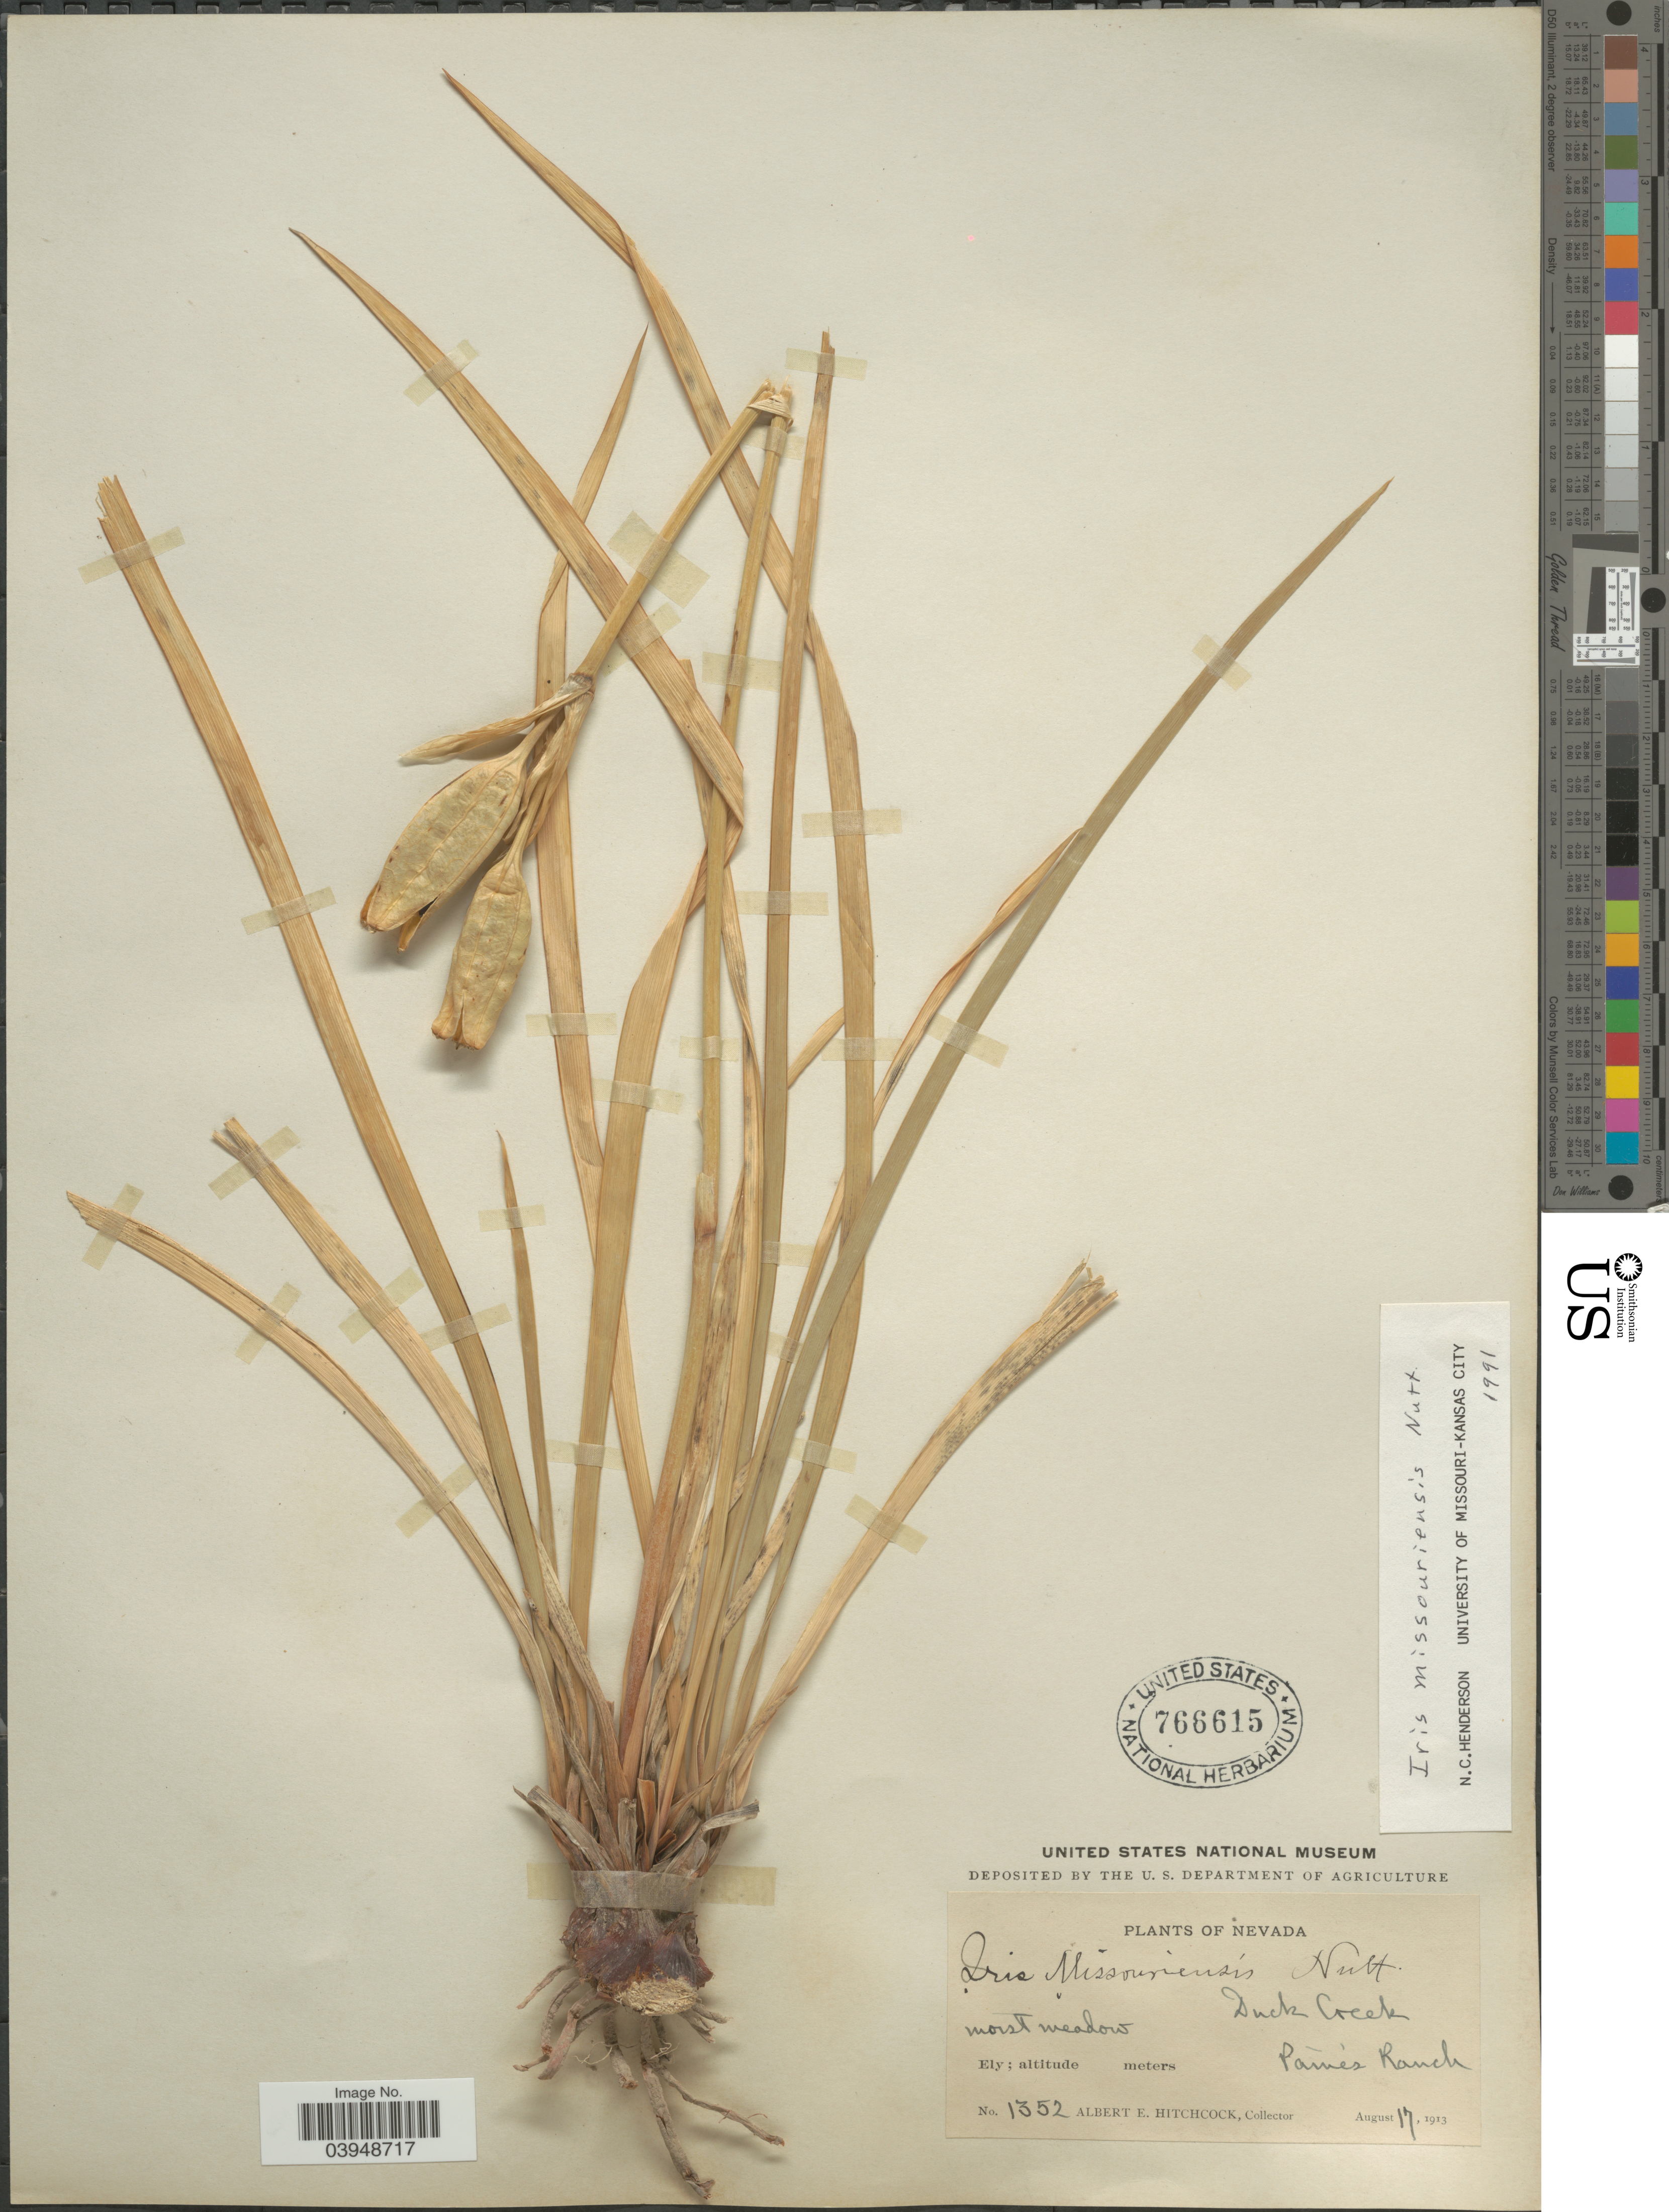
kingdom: Plantae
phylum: Tracheophyta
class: Liliopsida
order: Asparagales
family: Iridaceae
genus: Iris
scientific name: Iris missouriensis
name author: Nutt.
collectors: A. Hitchcock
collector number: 1352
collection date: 1913-08-17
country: United States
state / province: Nevada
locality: Duck Creek. Ely; Paine's Ranch.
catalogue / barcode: US 766615